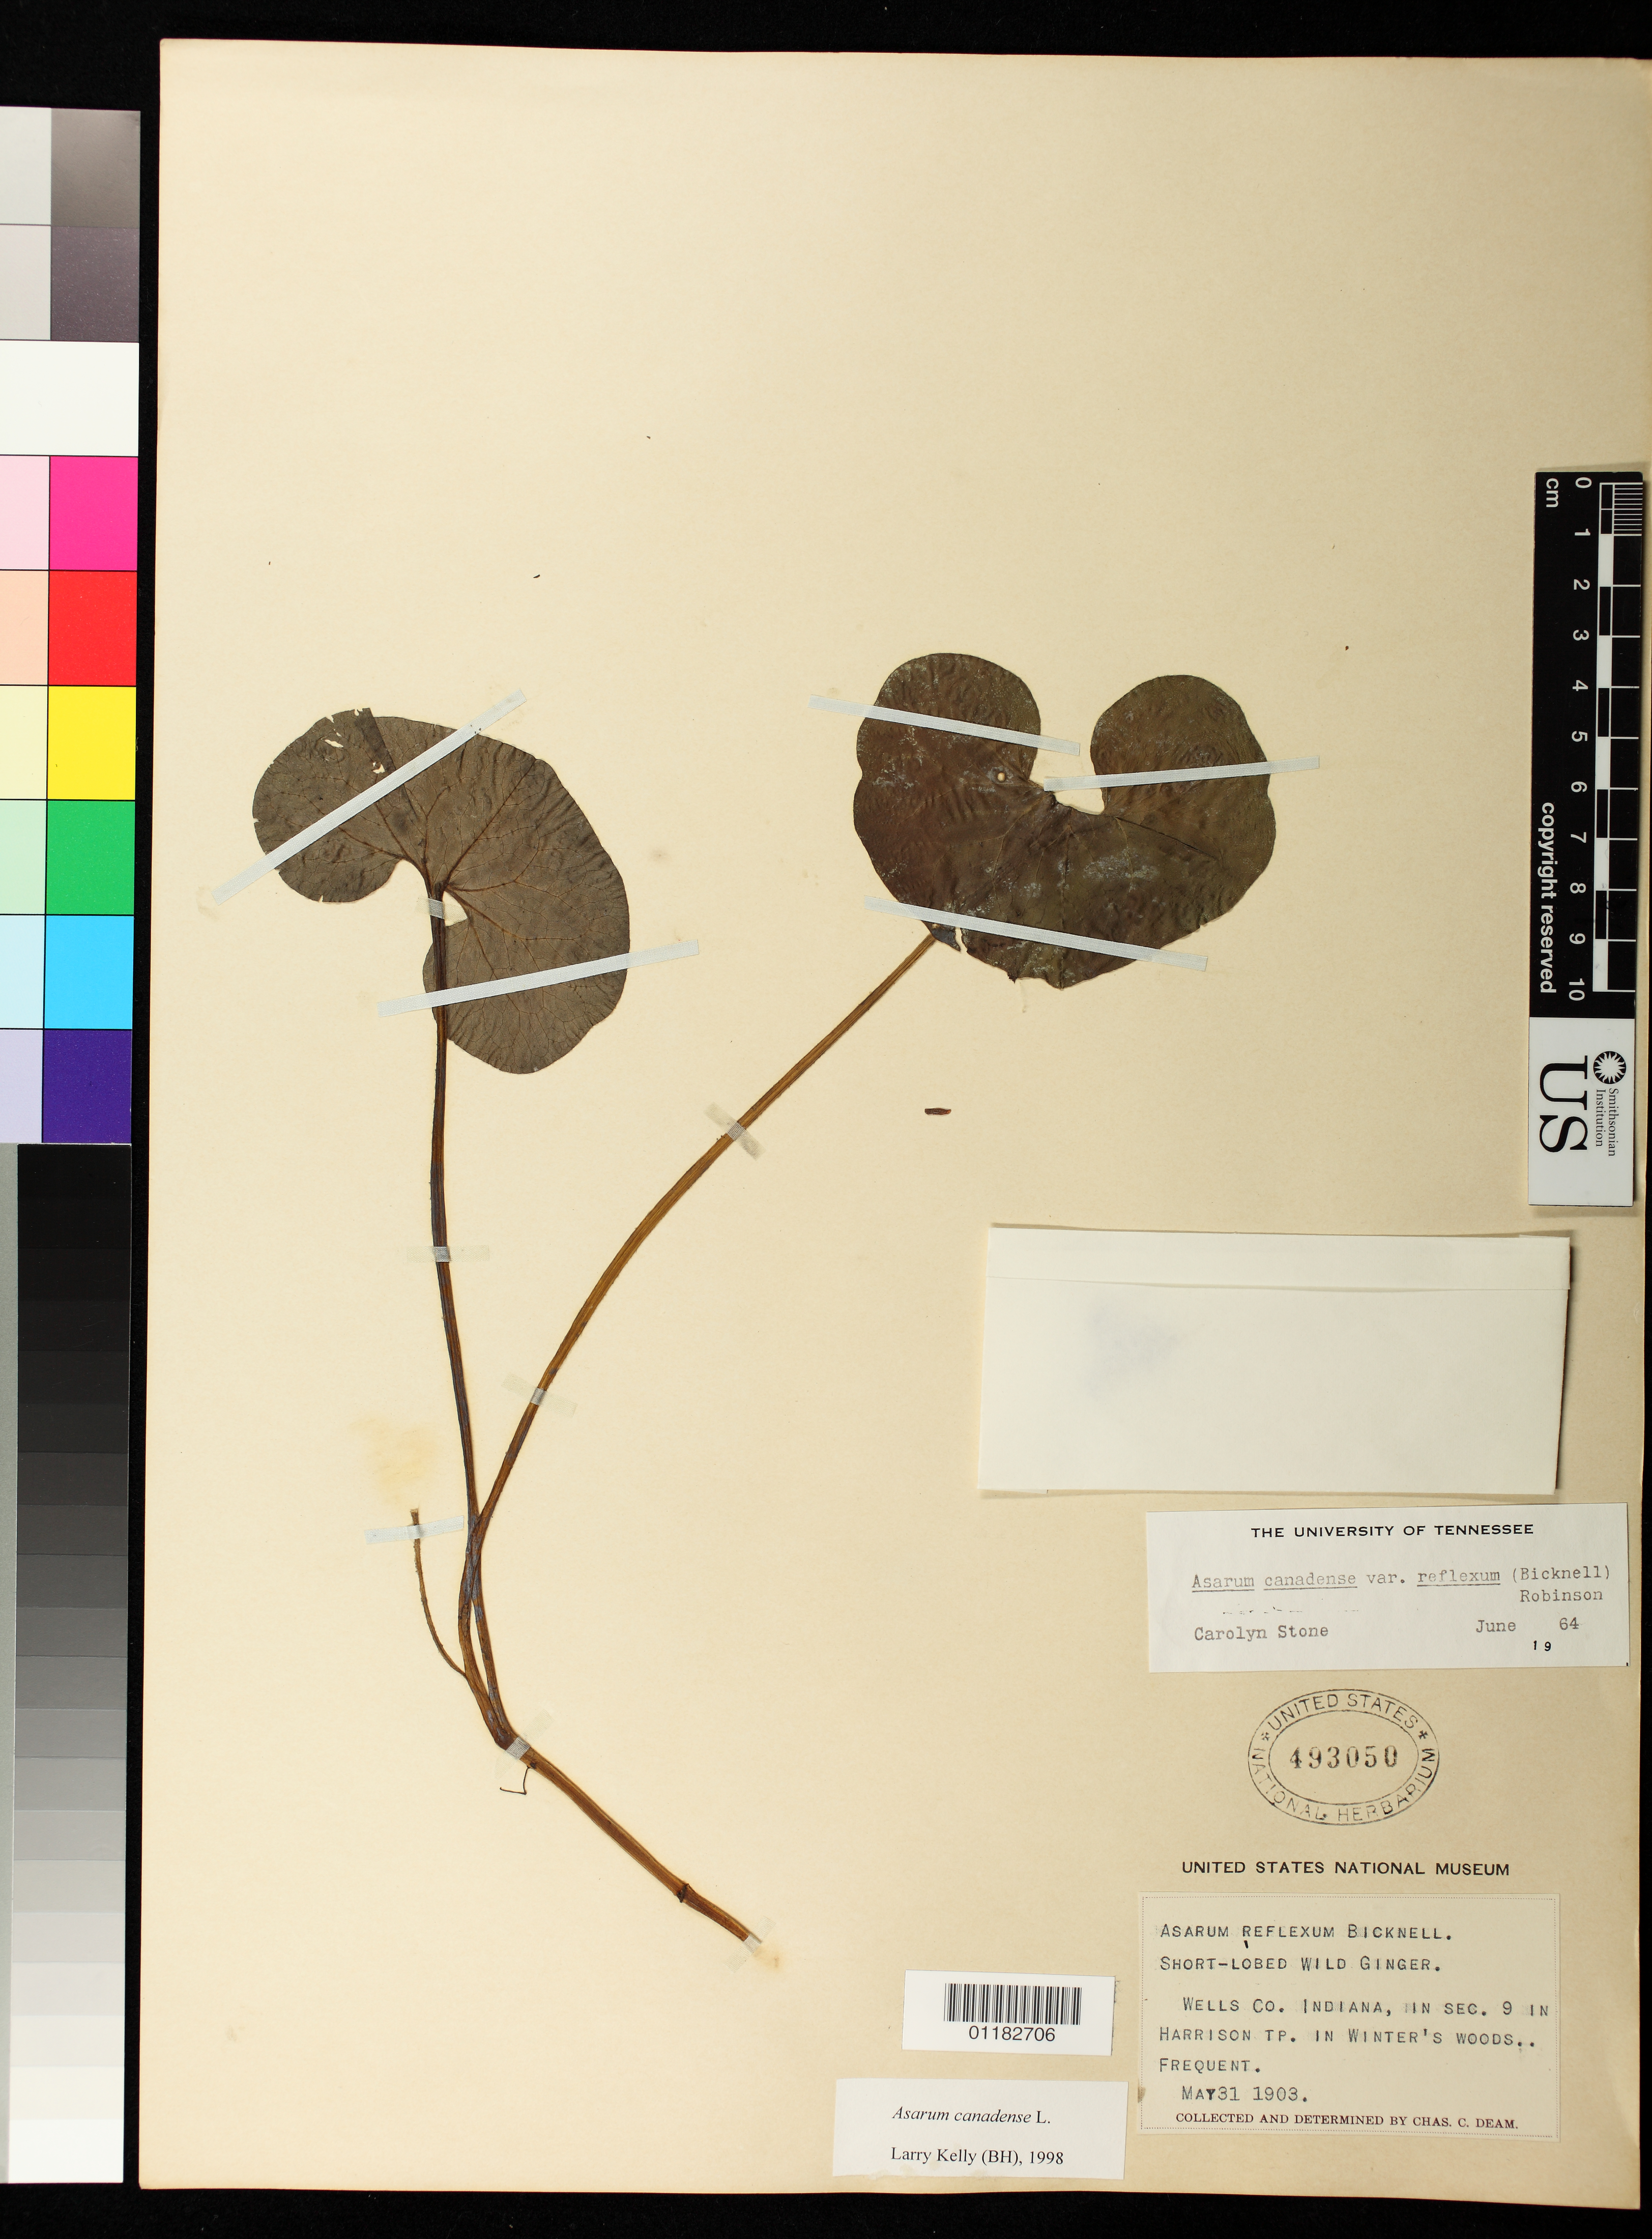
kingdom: Plantae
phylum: Tracheophyta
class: Magnoliopsida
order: Piperales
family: Aristolochiaceae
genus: Asarum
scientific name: Asarum canadense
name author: L.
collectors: C. C. Deam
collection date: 1903-05-31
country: United States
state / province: Indiana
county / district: Wells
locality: In Winter's wood, Section 9 of Harrison Township, Wells County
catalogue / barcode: US 493050